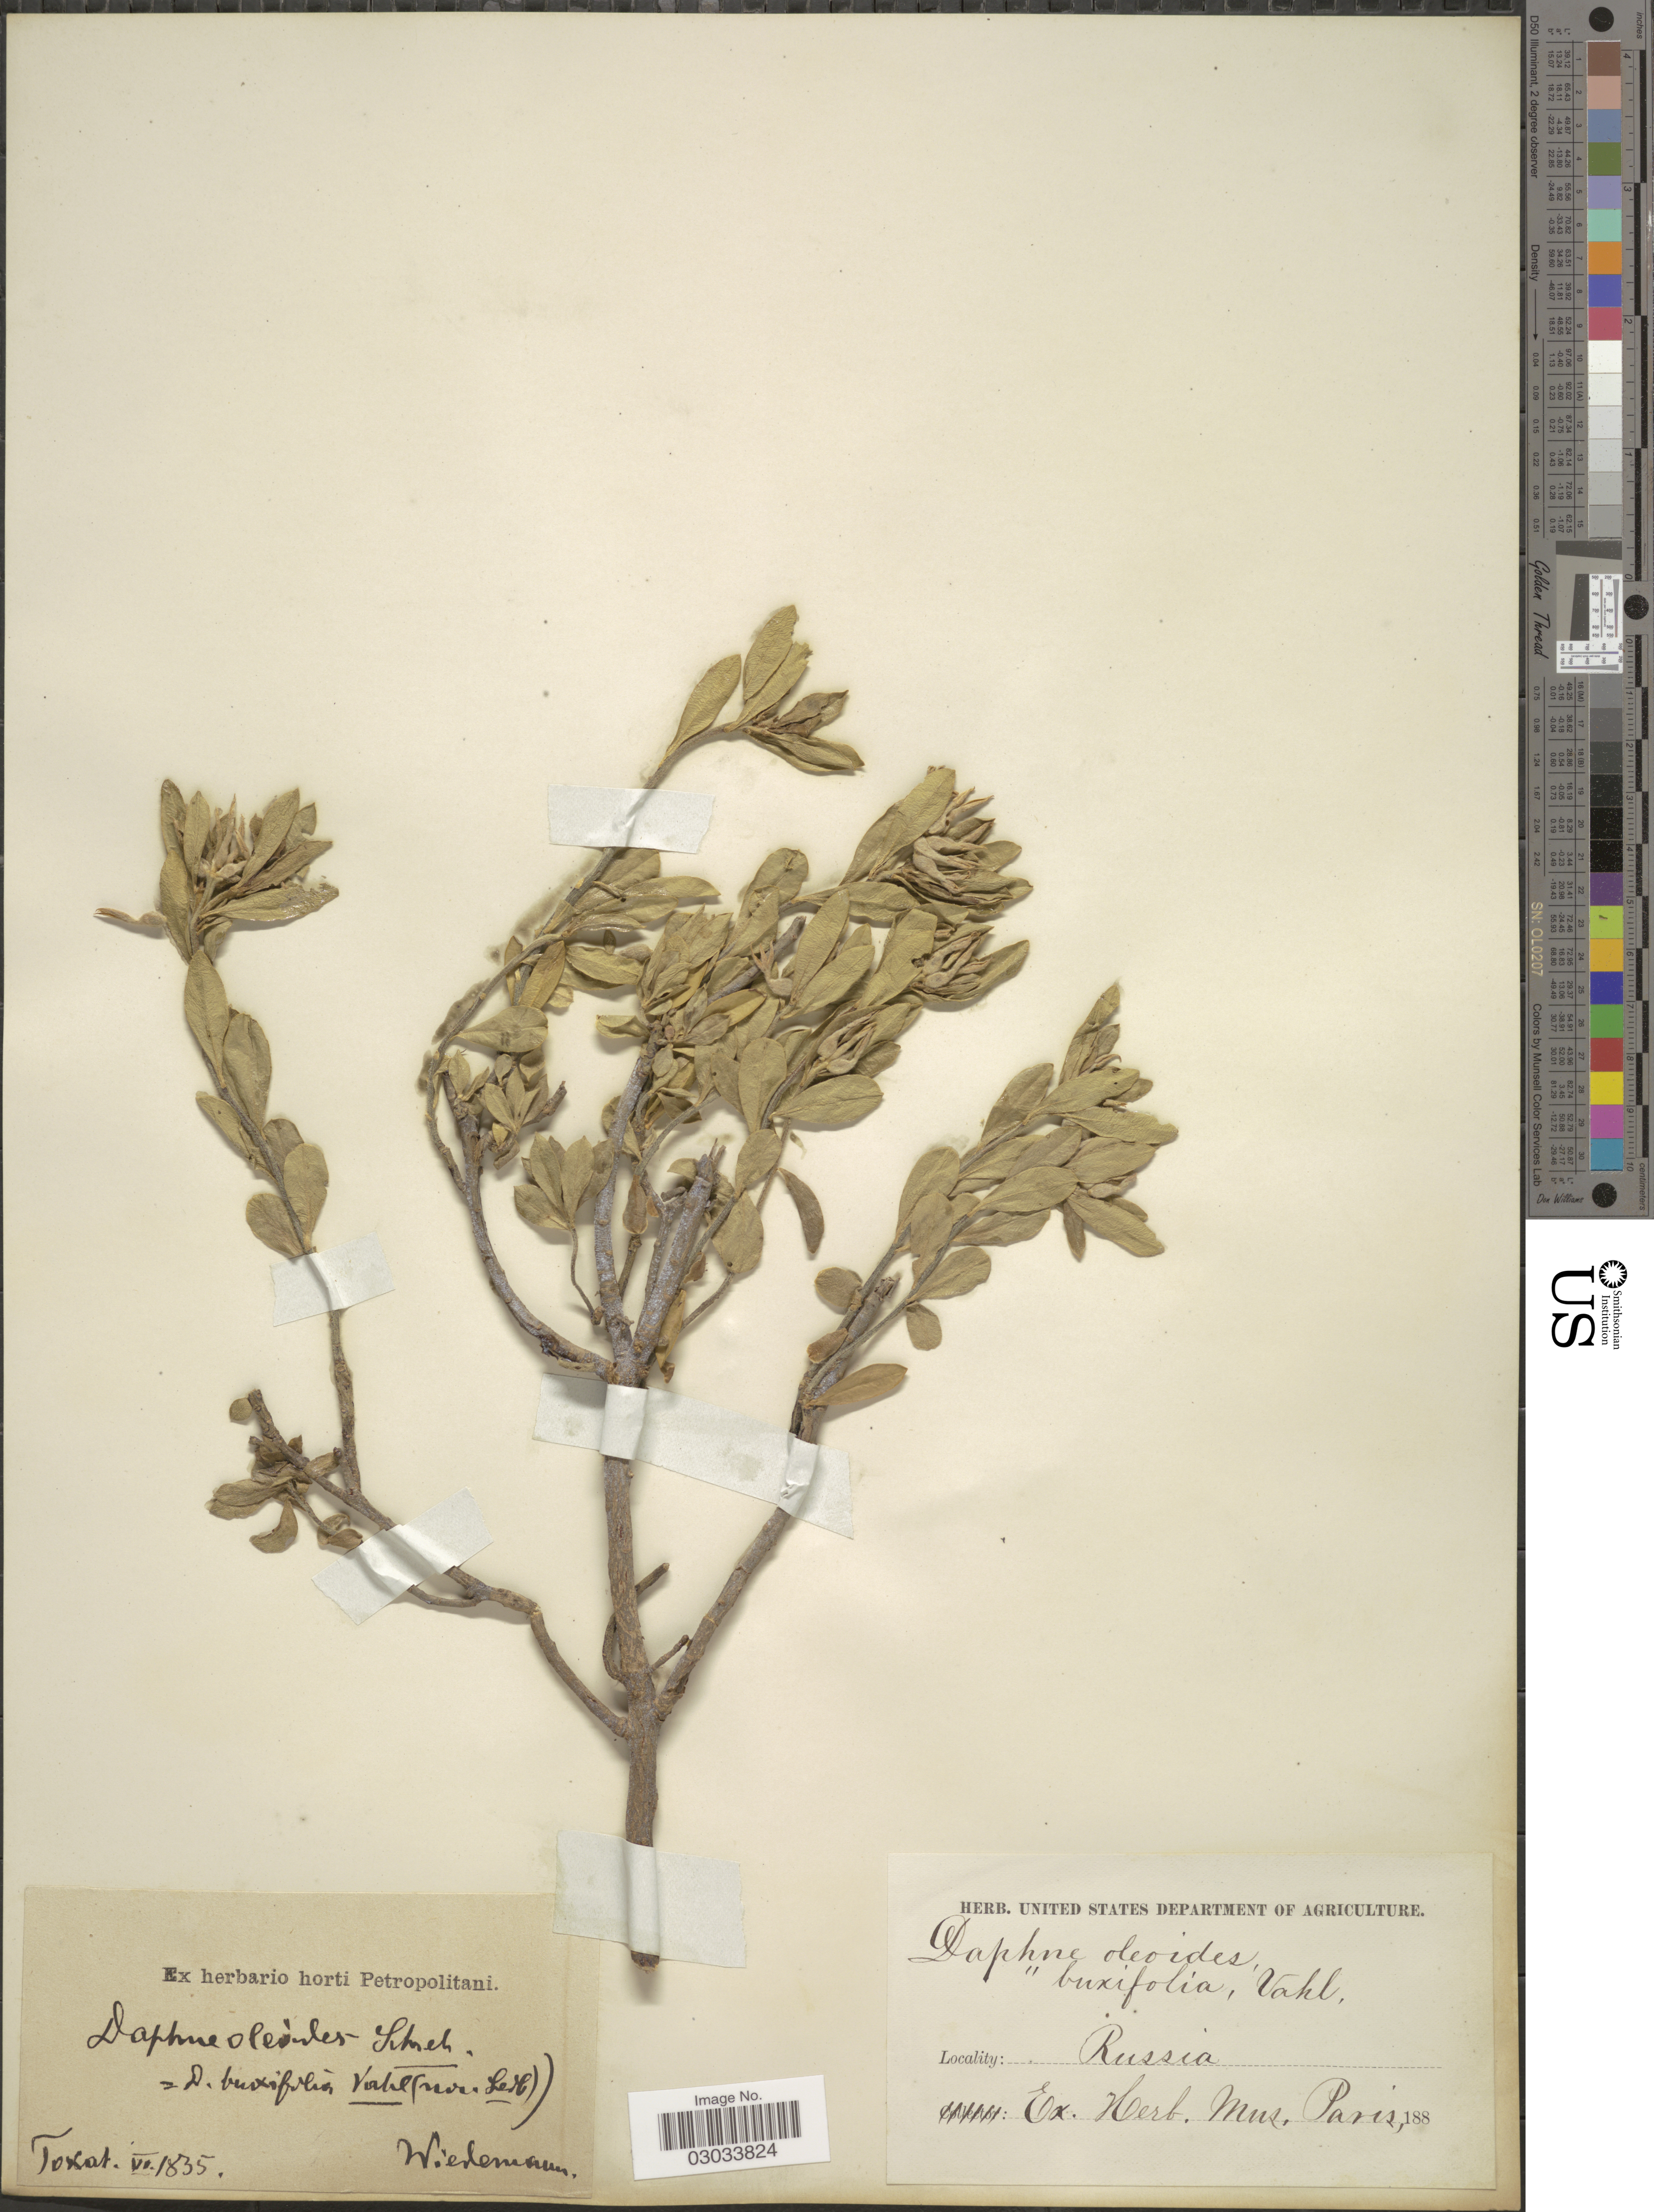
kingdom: Plantae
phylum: Tracheophyta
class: Magnoliopsida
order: Malvales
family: Thymelaeaceae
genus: Daphne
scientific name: Daphne oleoides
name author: L.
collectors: Wiedemann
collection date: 1835-06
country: Turkey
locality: Tokat.